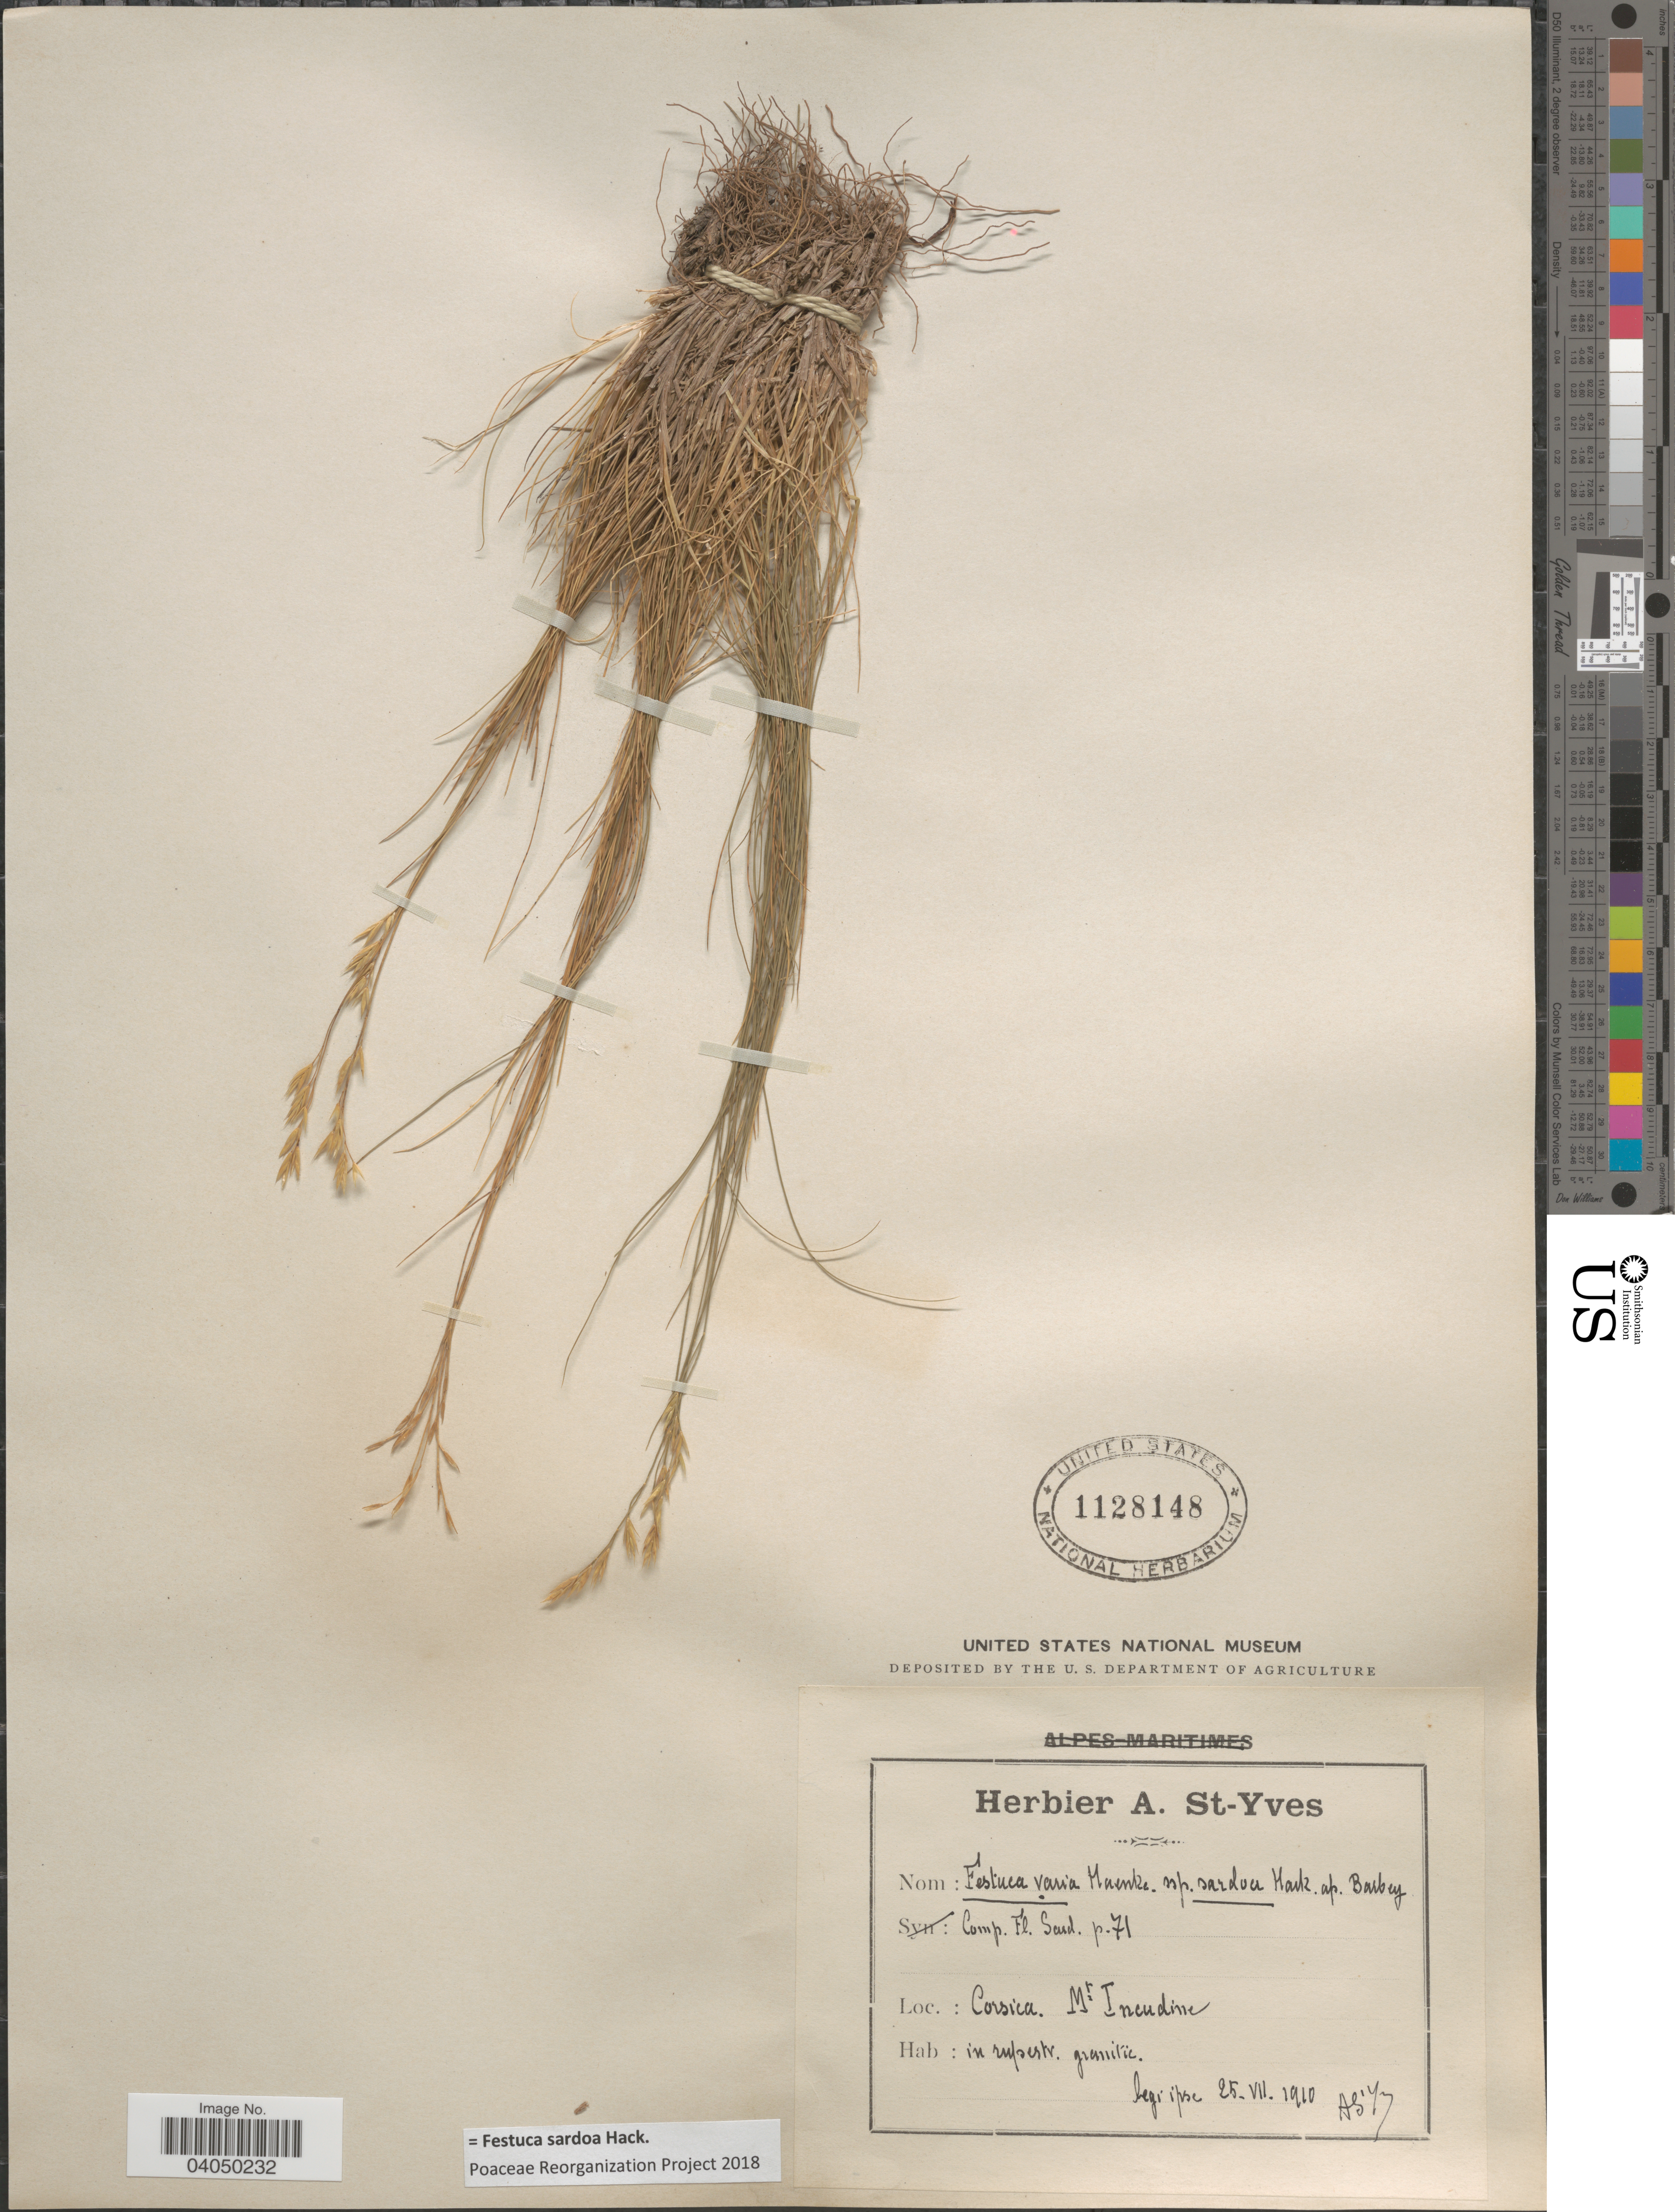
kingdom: Plantae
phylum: Tracheophyta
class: Liliopsida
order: Poales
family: Poaceae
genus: Festuca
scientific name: Festuca sardoa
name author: Hack.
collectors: A. Saint-Yves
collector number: AS77*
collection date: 1910-07-25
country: France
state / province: Corsica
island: Corse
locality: Mt. Incudine.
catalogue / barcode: US 1128148